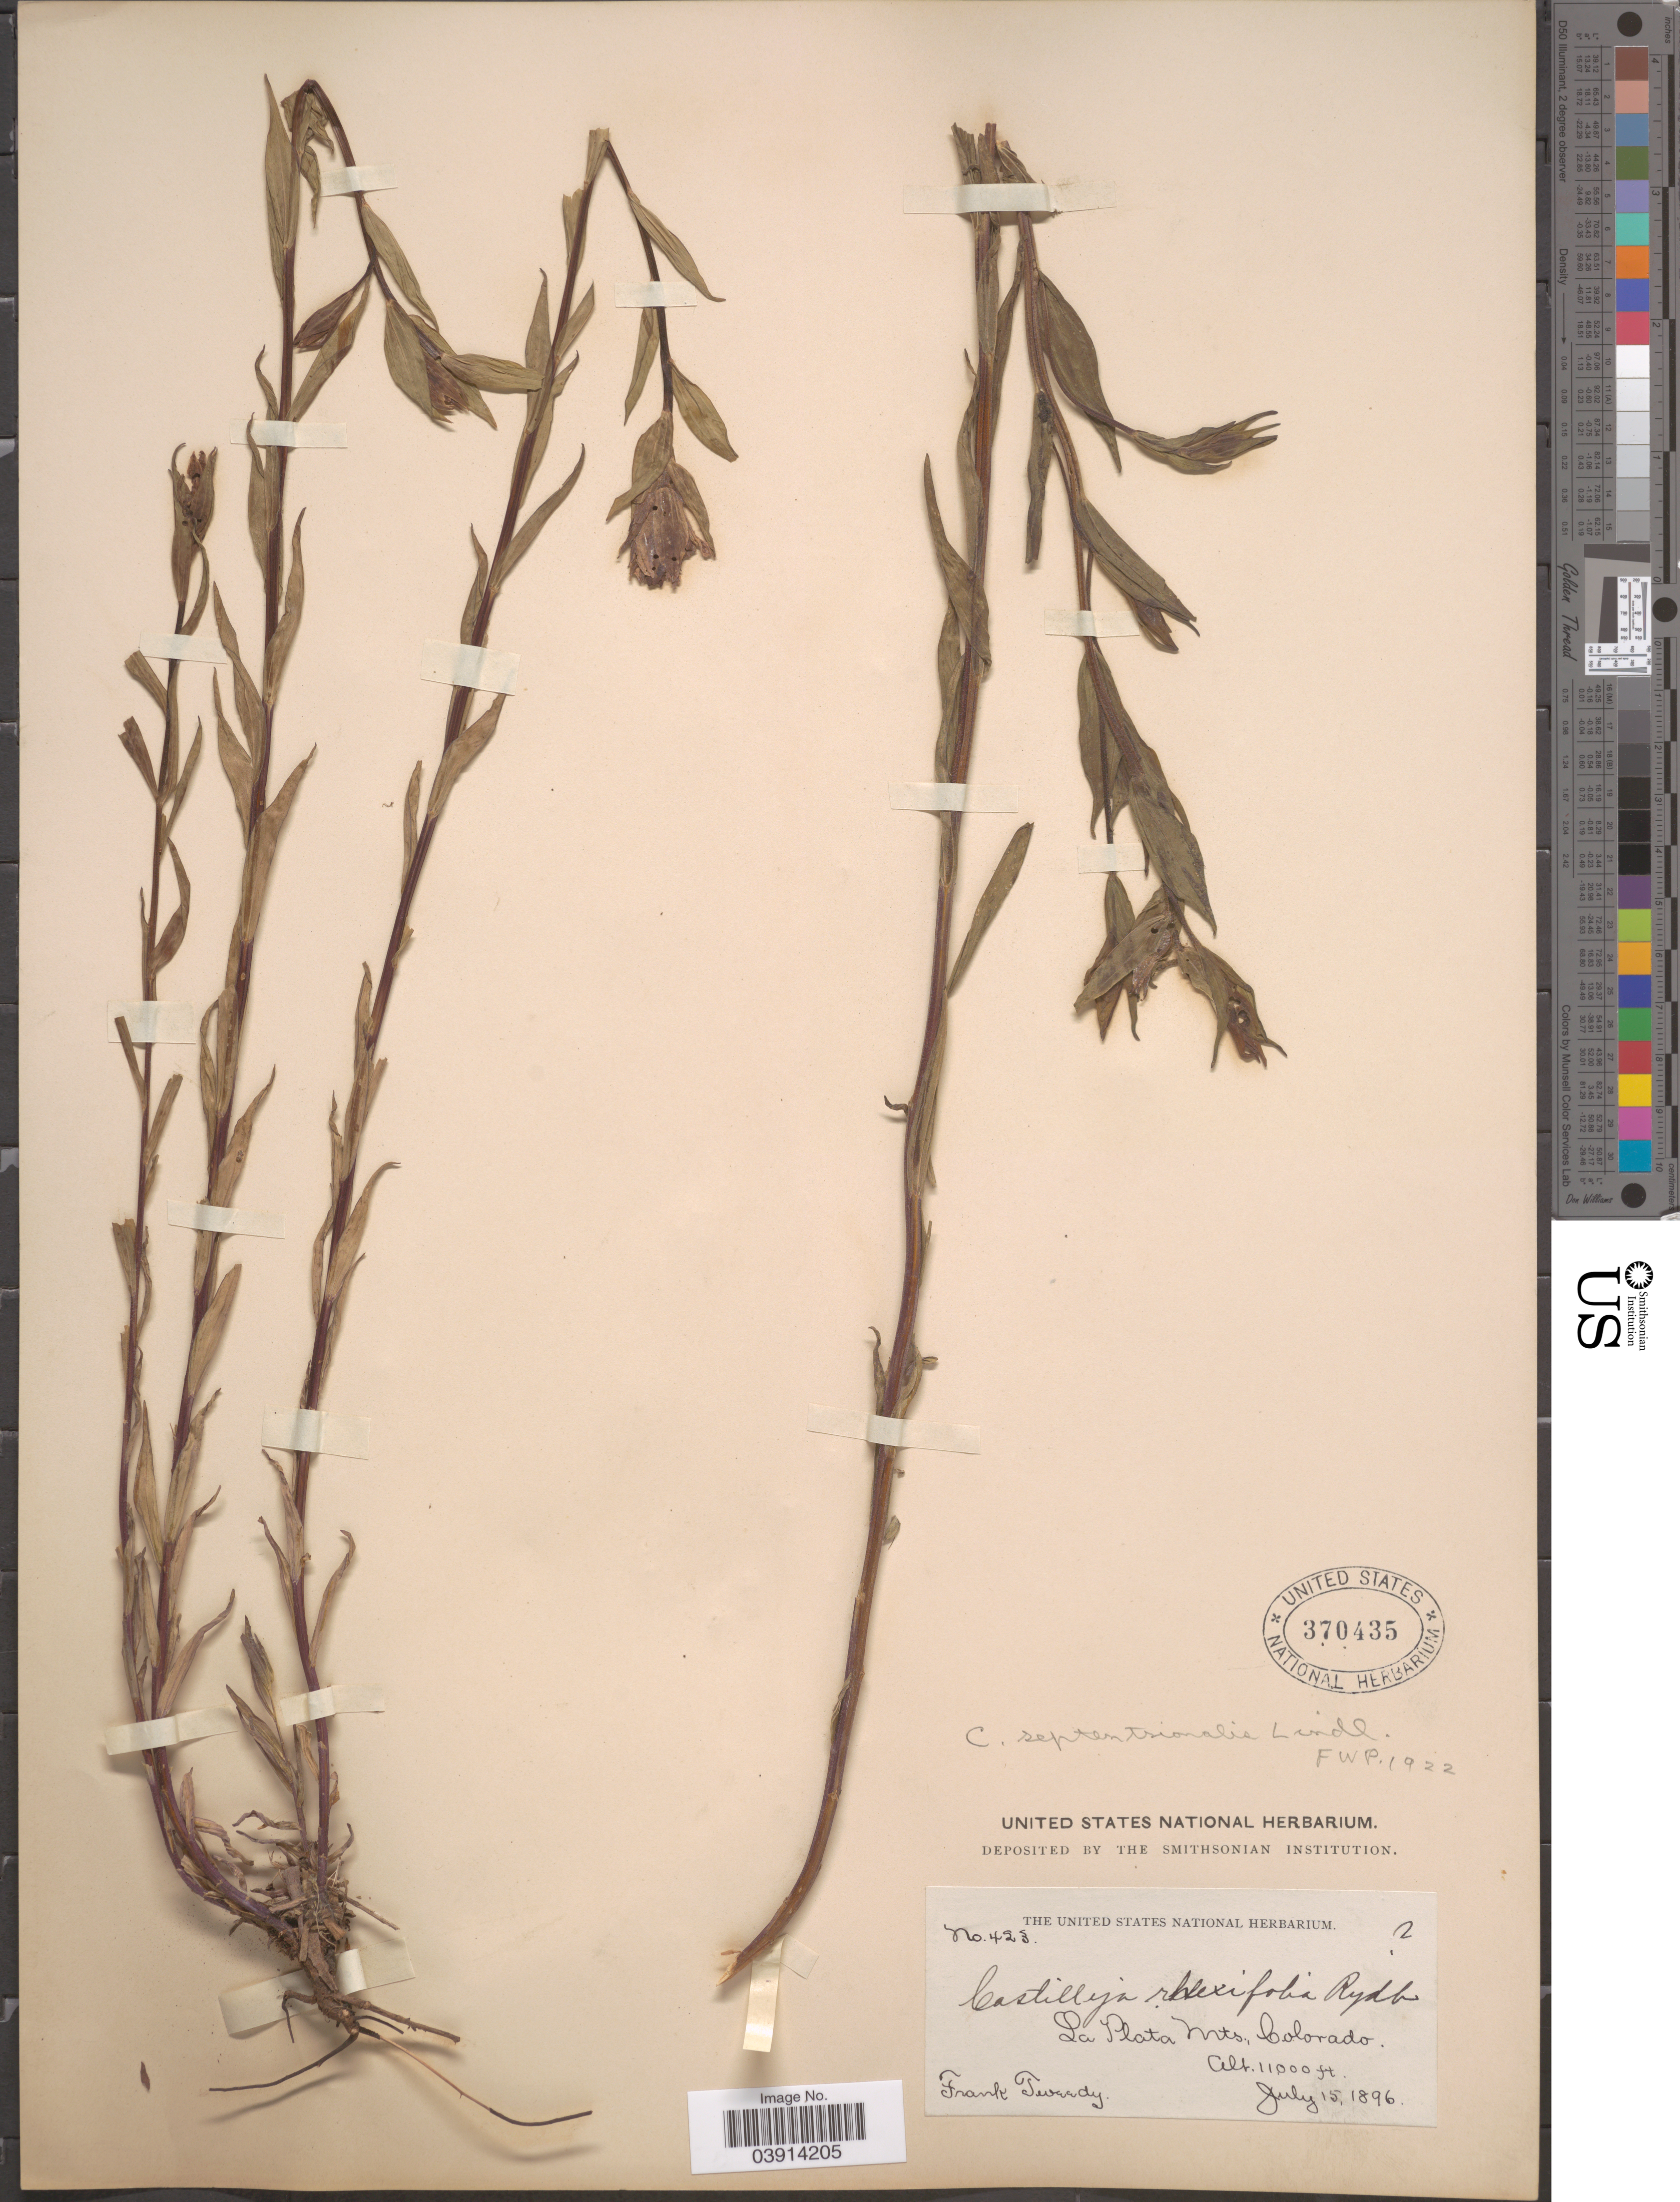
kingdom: Plantae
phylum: Tracheophyta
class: Magnoliopsida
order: Lamiales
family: Orobanchaceae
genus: Castilleja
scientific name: Castilleja septentrionalis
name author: Lindl.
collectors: F. Tweedy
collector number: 423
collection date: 1896-07-15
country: United States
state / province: Colorado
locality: La Plata Mts.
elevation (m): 3353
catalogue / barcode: US 370435